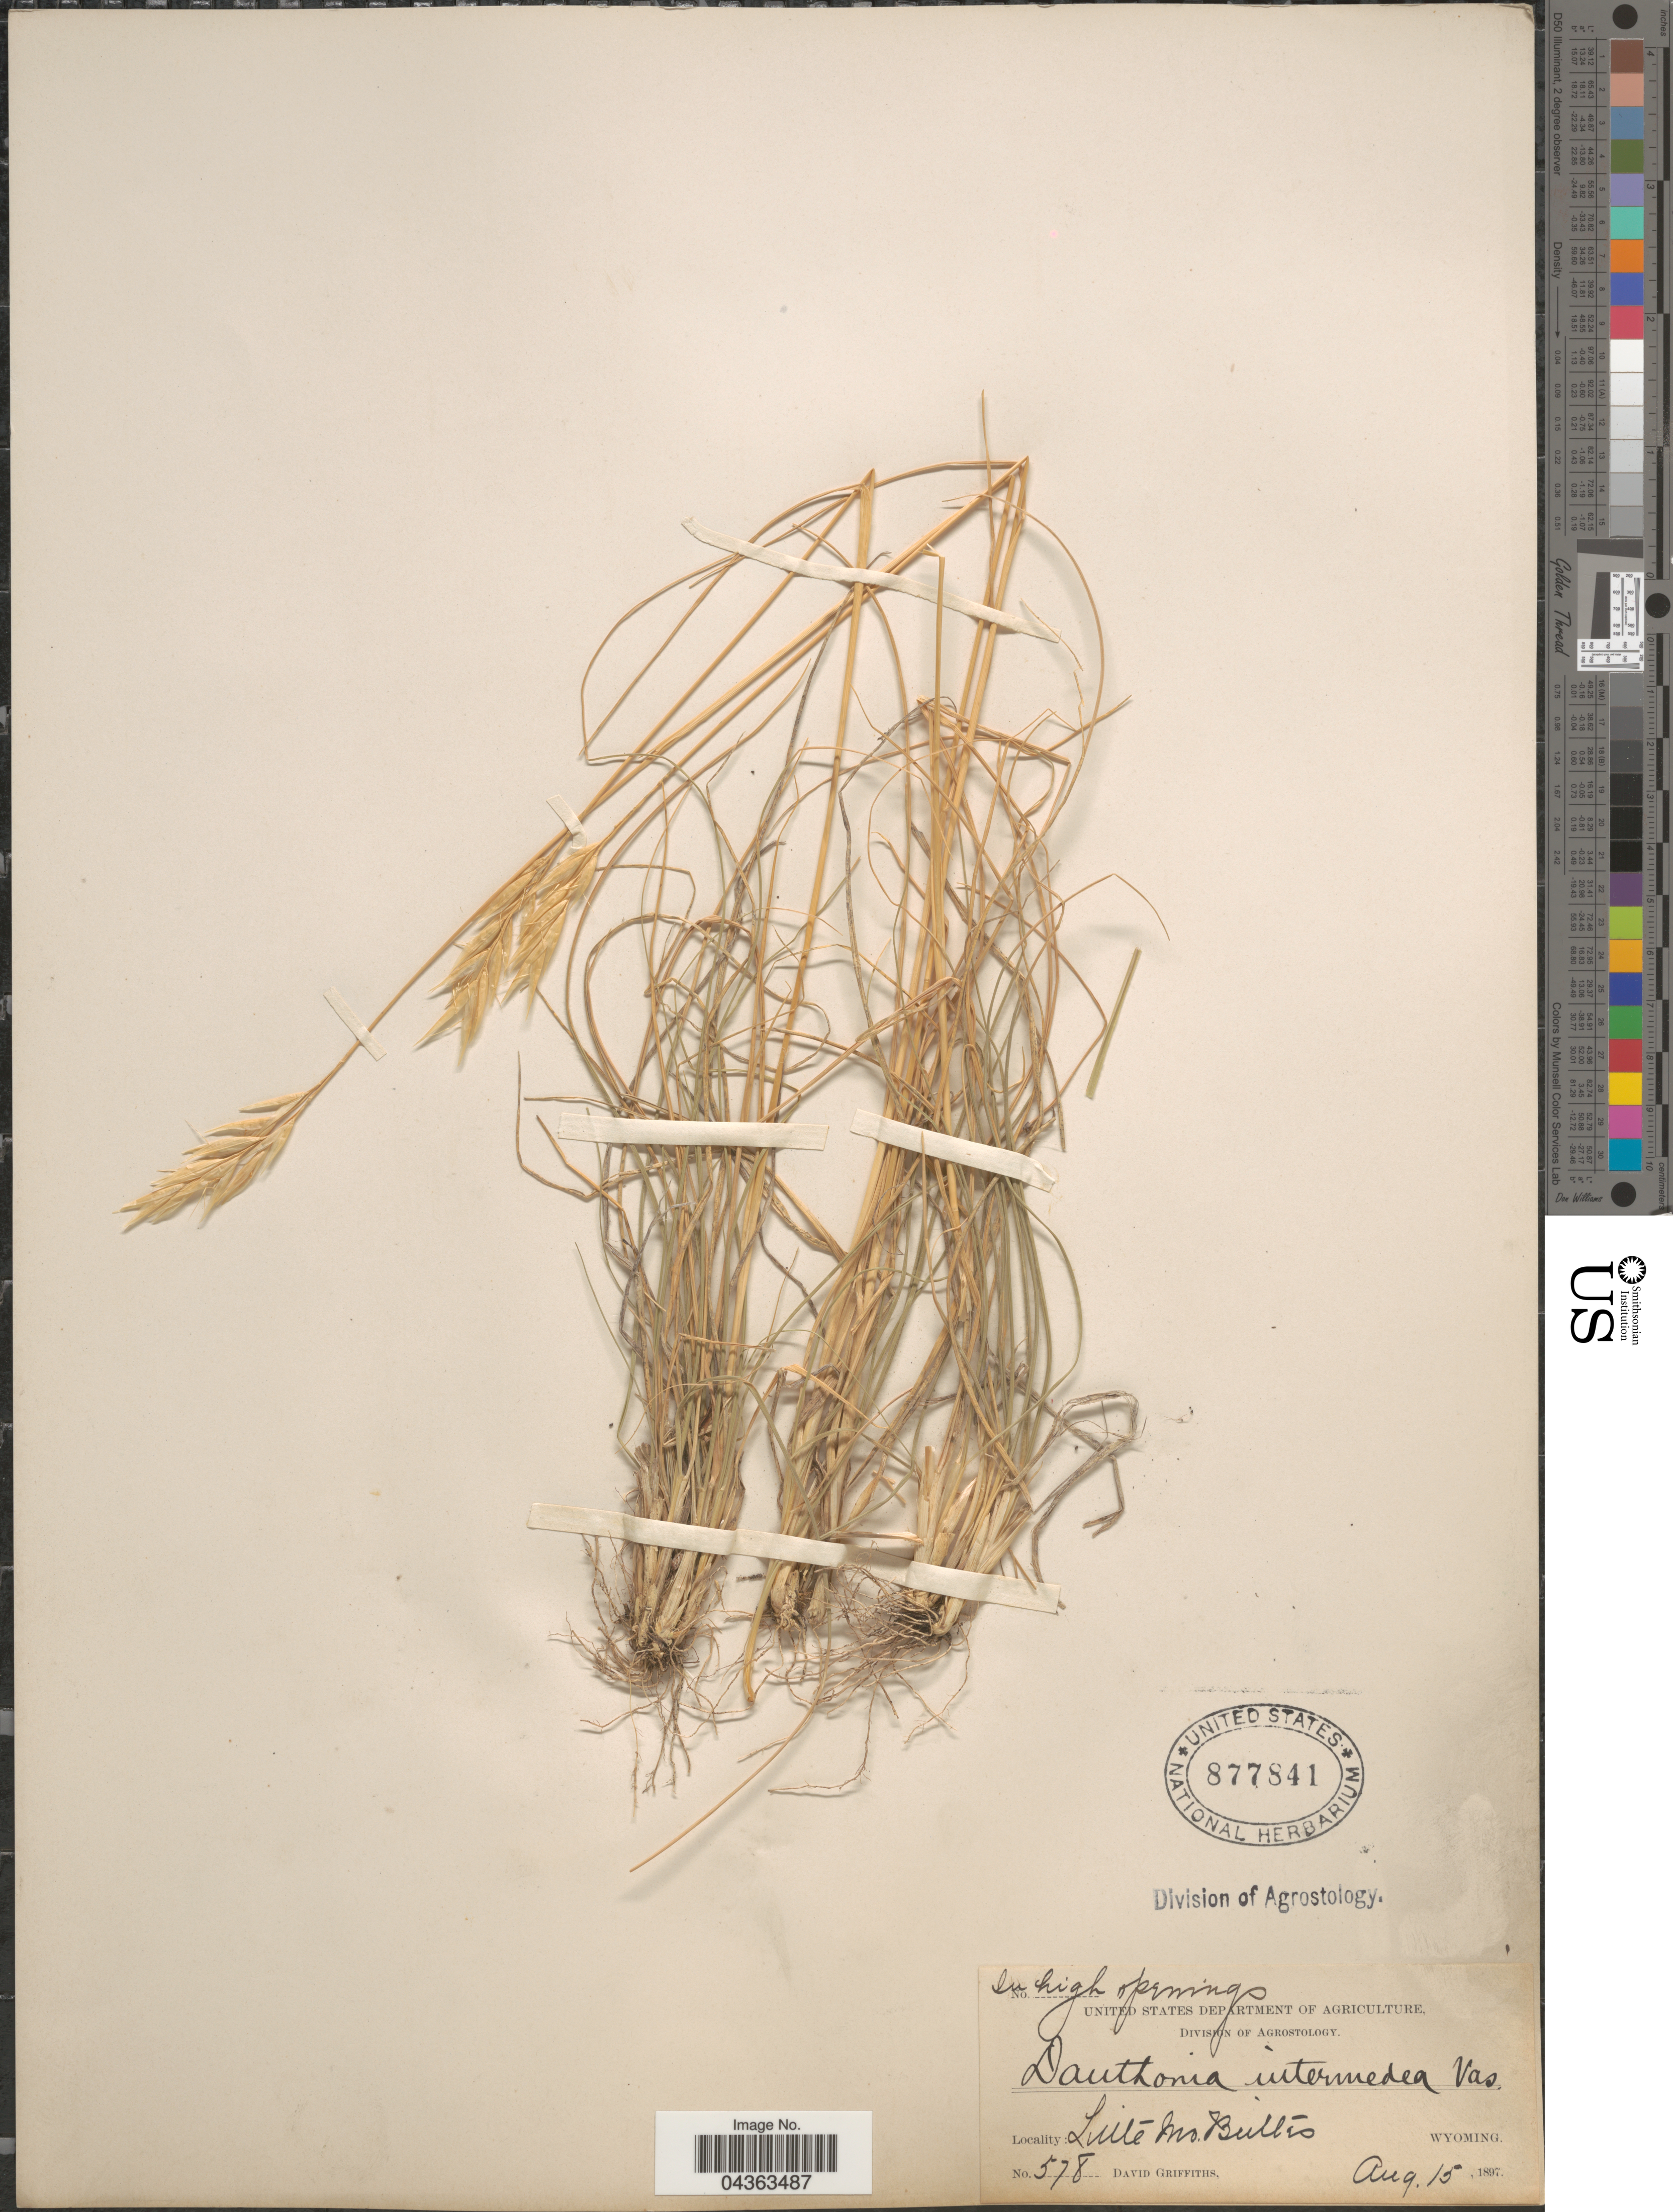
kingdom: Plantae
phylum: Tracheophyta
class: Liliopsida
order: Poales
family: Poaceae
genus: Danthonia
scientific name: Danthonia intermedia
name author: Vasey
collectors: D. Griffiths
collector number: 578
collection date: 1897-08-15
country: United States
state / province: Wyoming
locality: In high openings. Little Mo. Buttes.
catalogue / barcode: US 877841